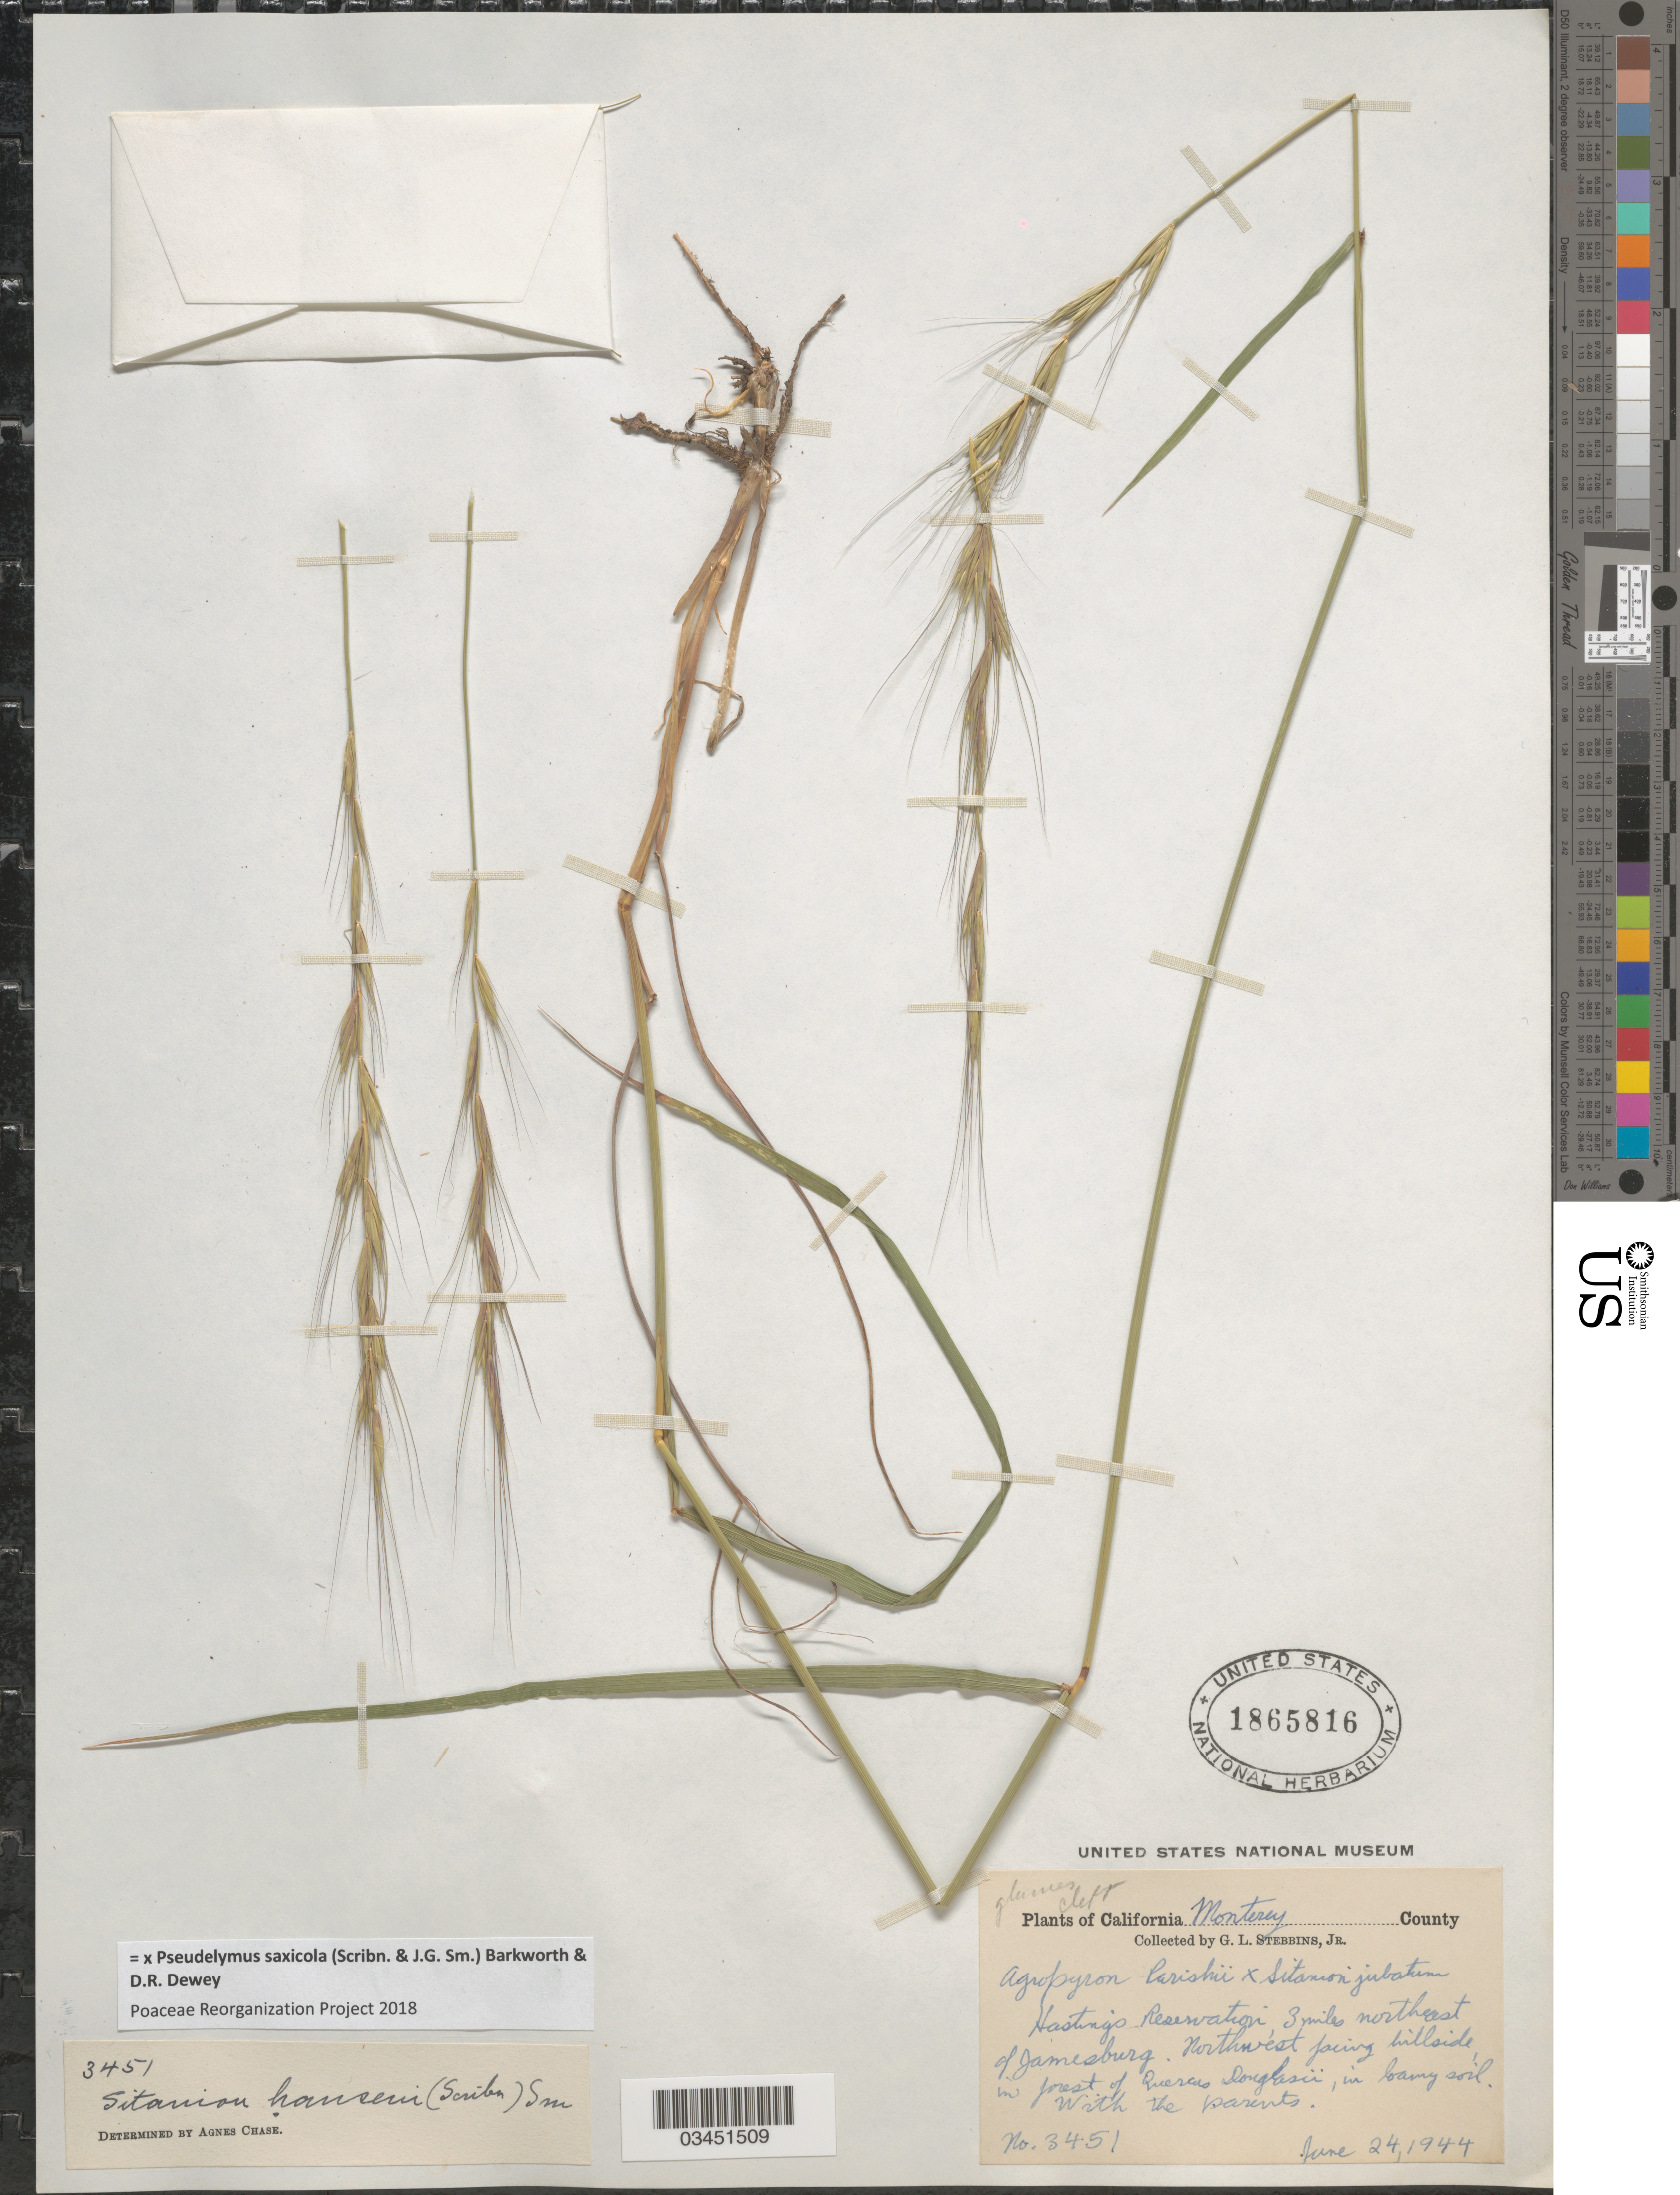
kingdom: Plantae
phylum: Tracheophyta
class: Liliopsida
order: Poales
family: Poaceae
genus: Pseudelymus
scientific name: x Pseudelymus saxicola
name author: (Scribn. & J.G. Sm.) Barkworth & Dewey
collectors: G. L. Stebbins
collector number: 3451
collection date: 1944-06-24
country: United States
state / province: California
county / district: Monterey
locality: Monterey County. Hastings Reservation, 3 miles northeast of Jamesburg. Northwest facing hillside in forest of Quercus douglasii, in loamy soil.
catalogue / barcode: US 1865816